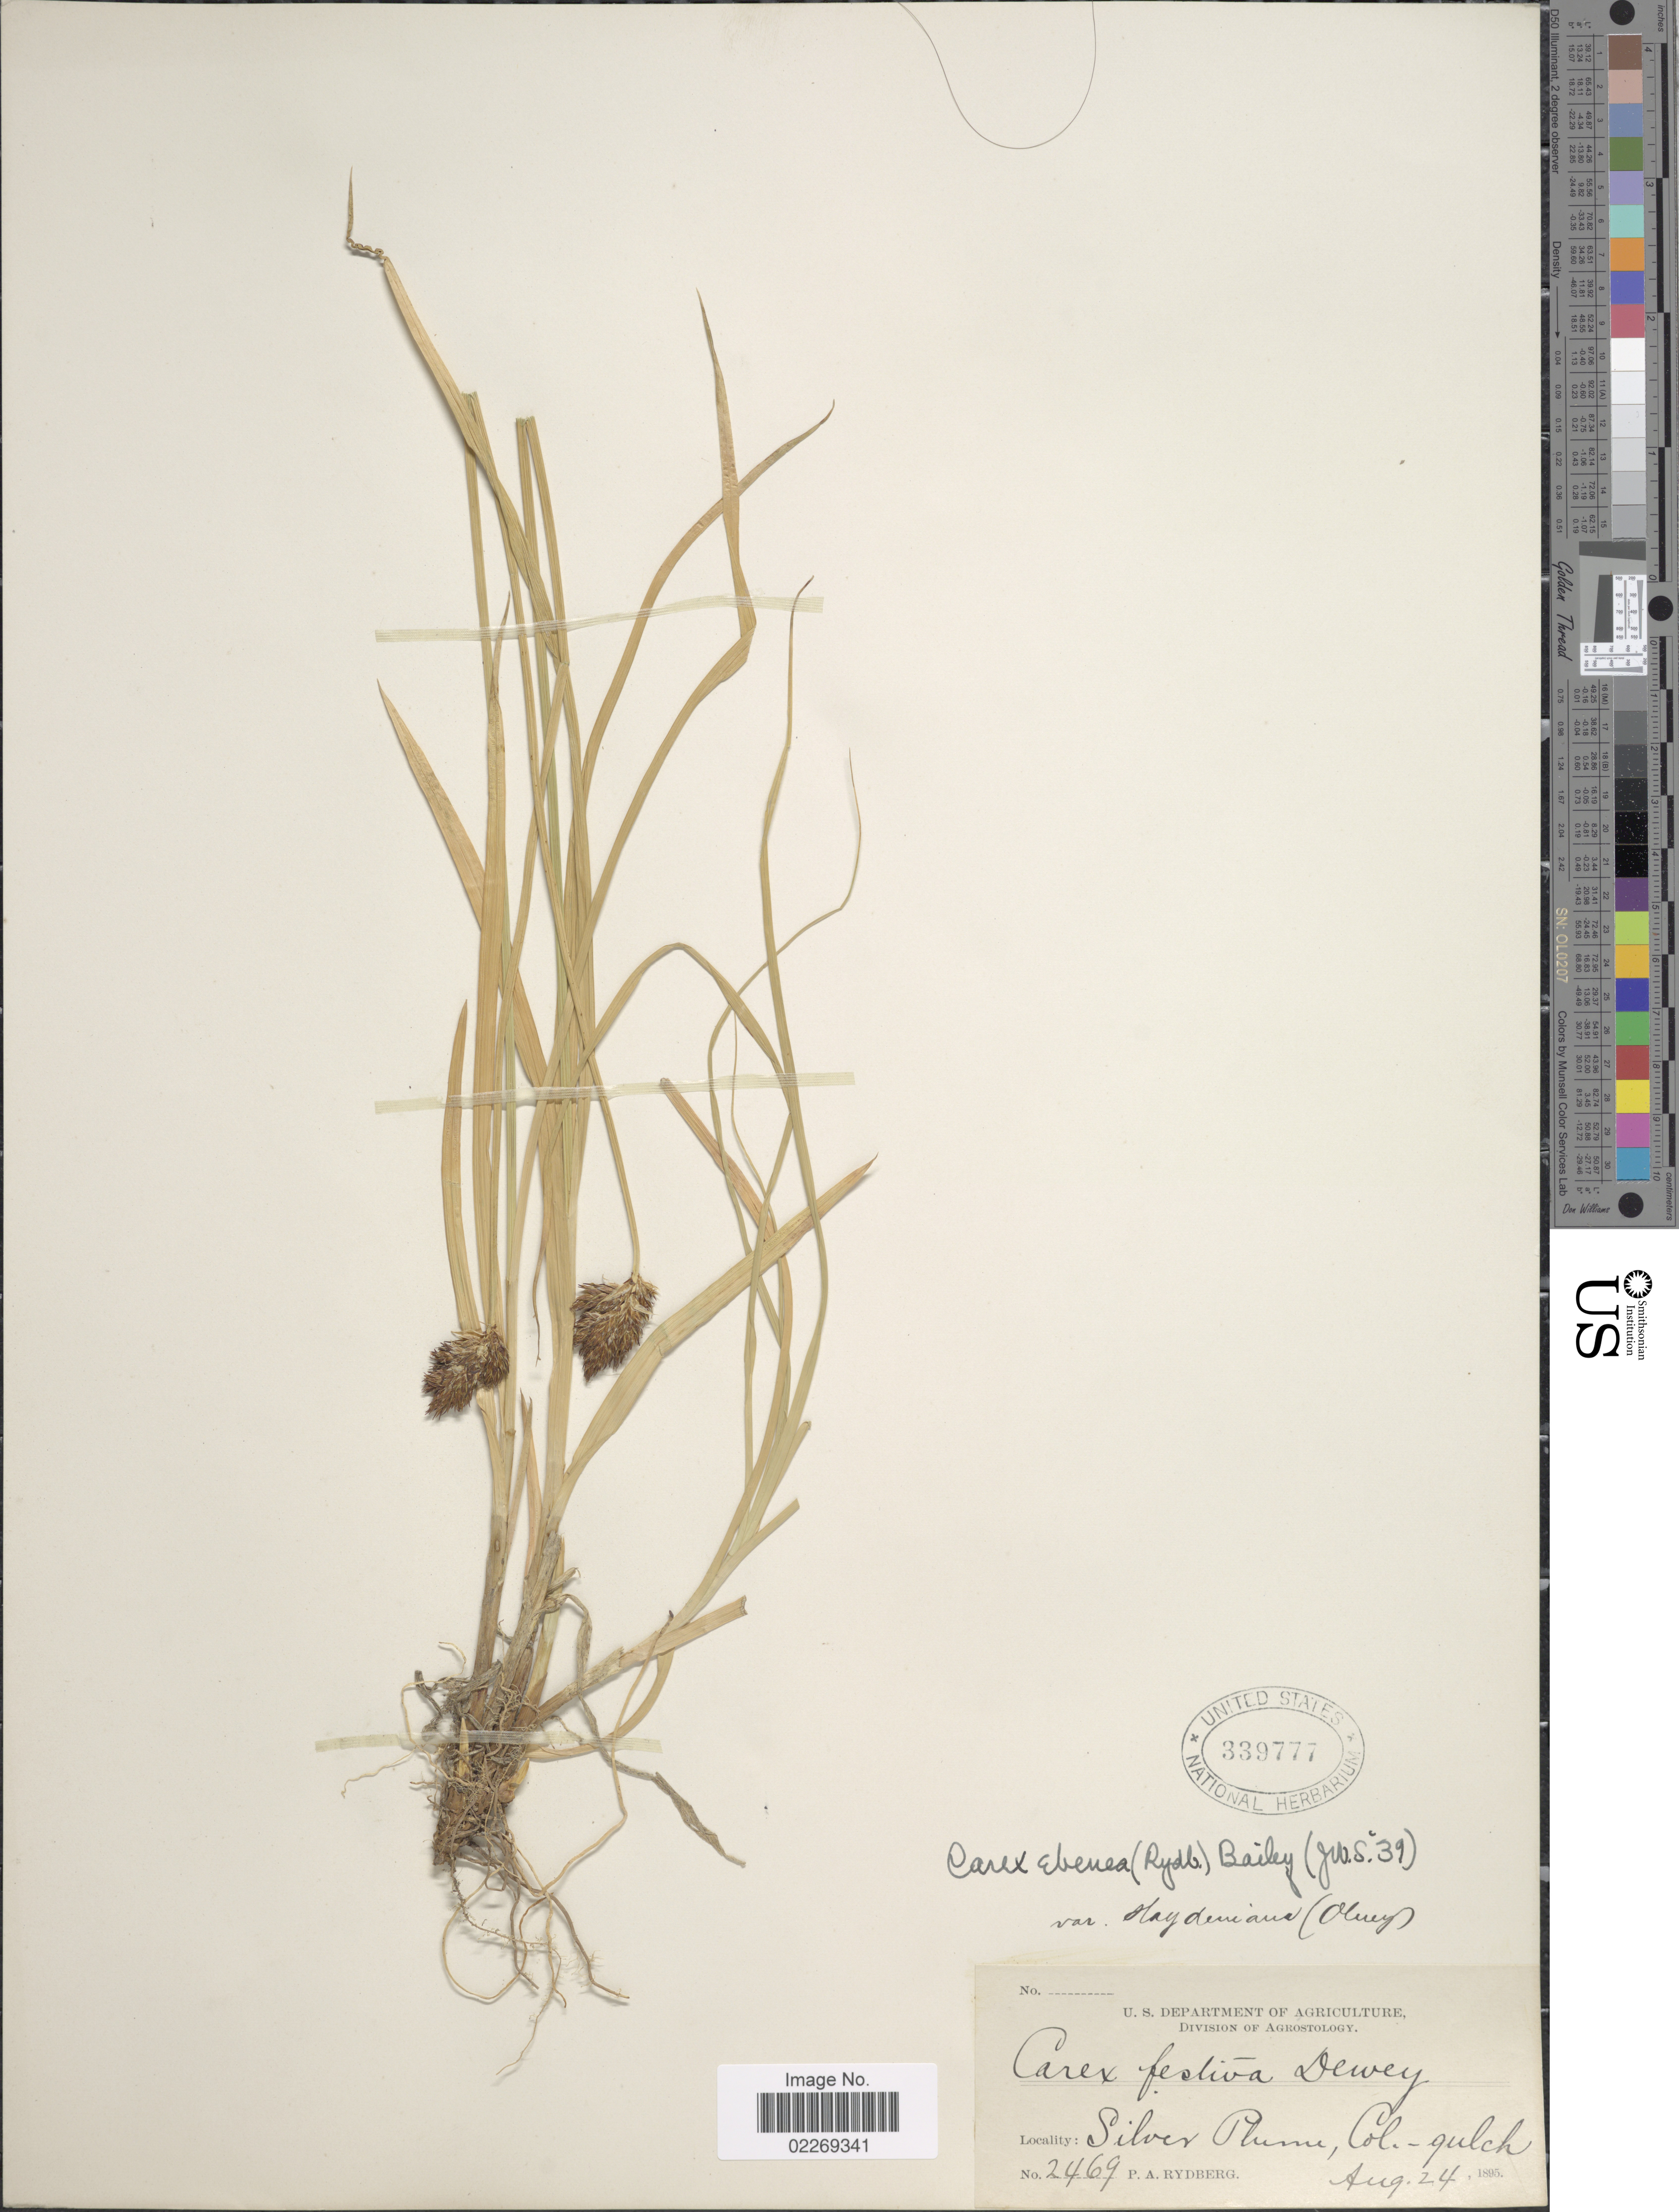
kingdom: Plantae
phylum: Tracheophyta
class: Liliopsida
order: Poales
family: Cyperaceae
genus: Carex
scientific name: Carex ebenea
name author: Rydb.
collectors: P. A. Rydberg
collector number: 2469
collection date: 1895-08-24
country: United States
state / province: Colorado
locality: Silver Plume - gulch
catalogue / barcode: US 339777